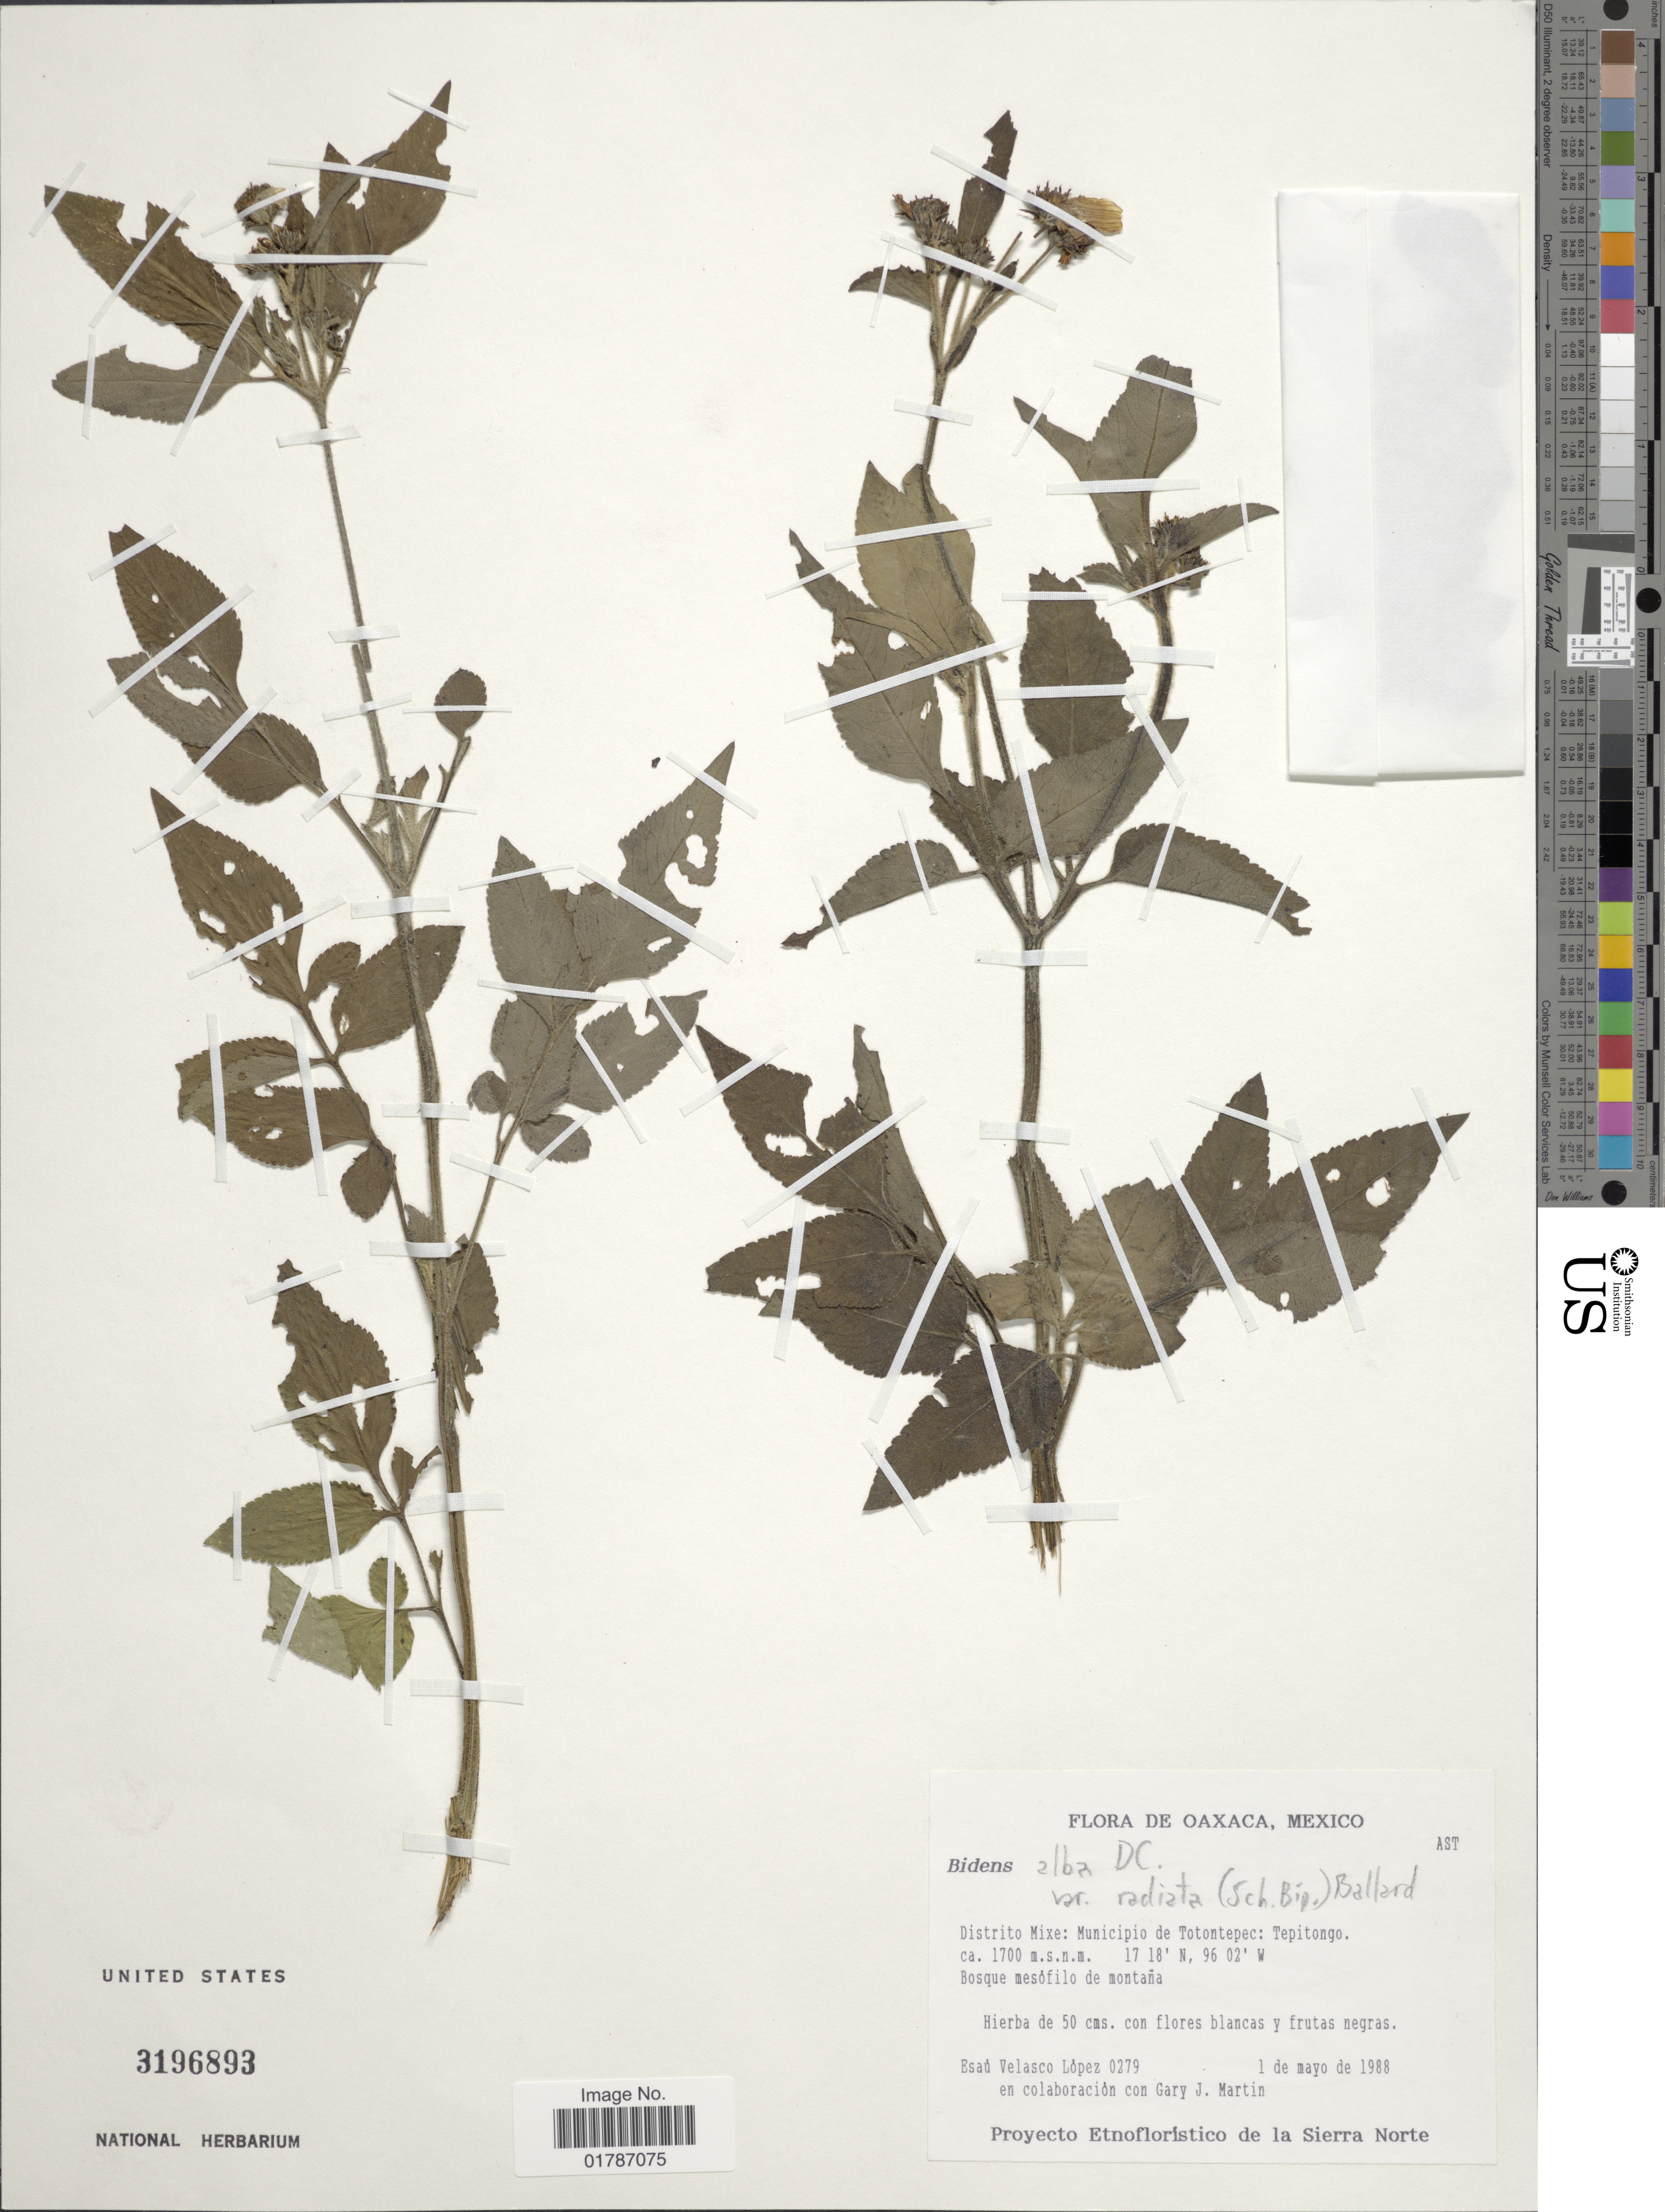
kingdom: Plantae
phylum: Tracheophyta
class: Magnoliopsida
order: Asterales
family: Asteraceae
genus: Bidens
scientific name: Bidens alba var. radiata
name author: (Sch. Bip.) R.E. Ballard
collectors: E. López & G. J. Martin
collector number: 0279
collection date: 1988-05-01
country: Mexico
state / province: Oaxaca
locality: Distrito Mixe: Municipio de Totontepec: Tepitongo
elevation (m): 1700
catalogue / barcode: US 3196893